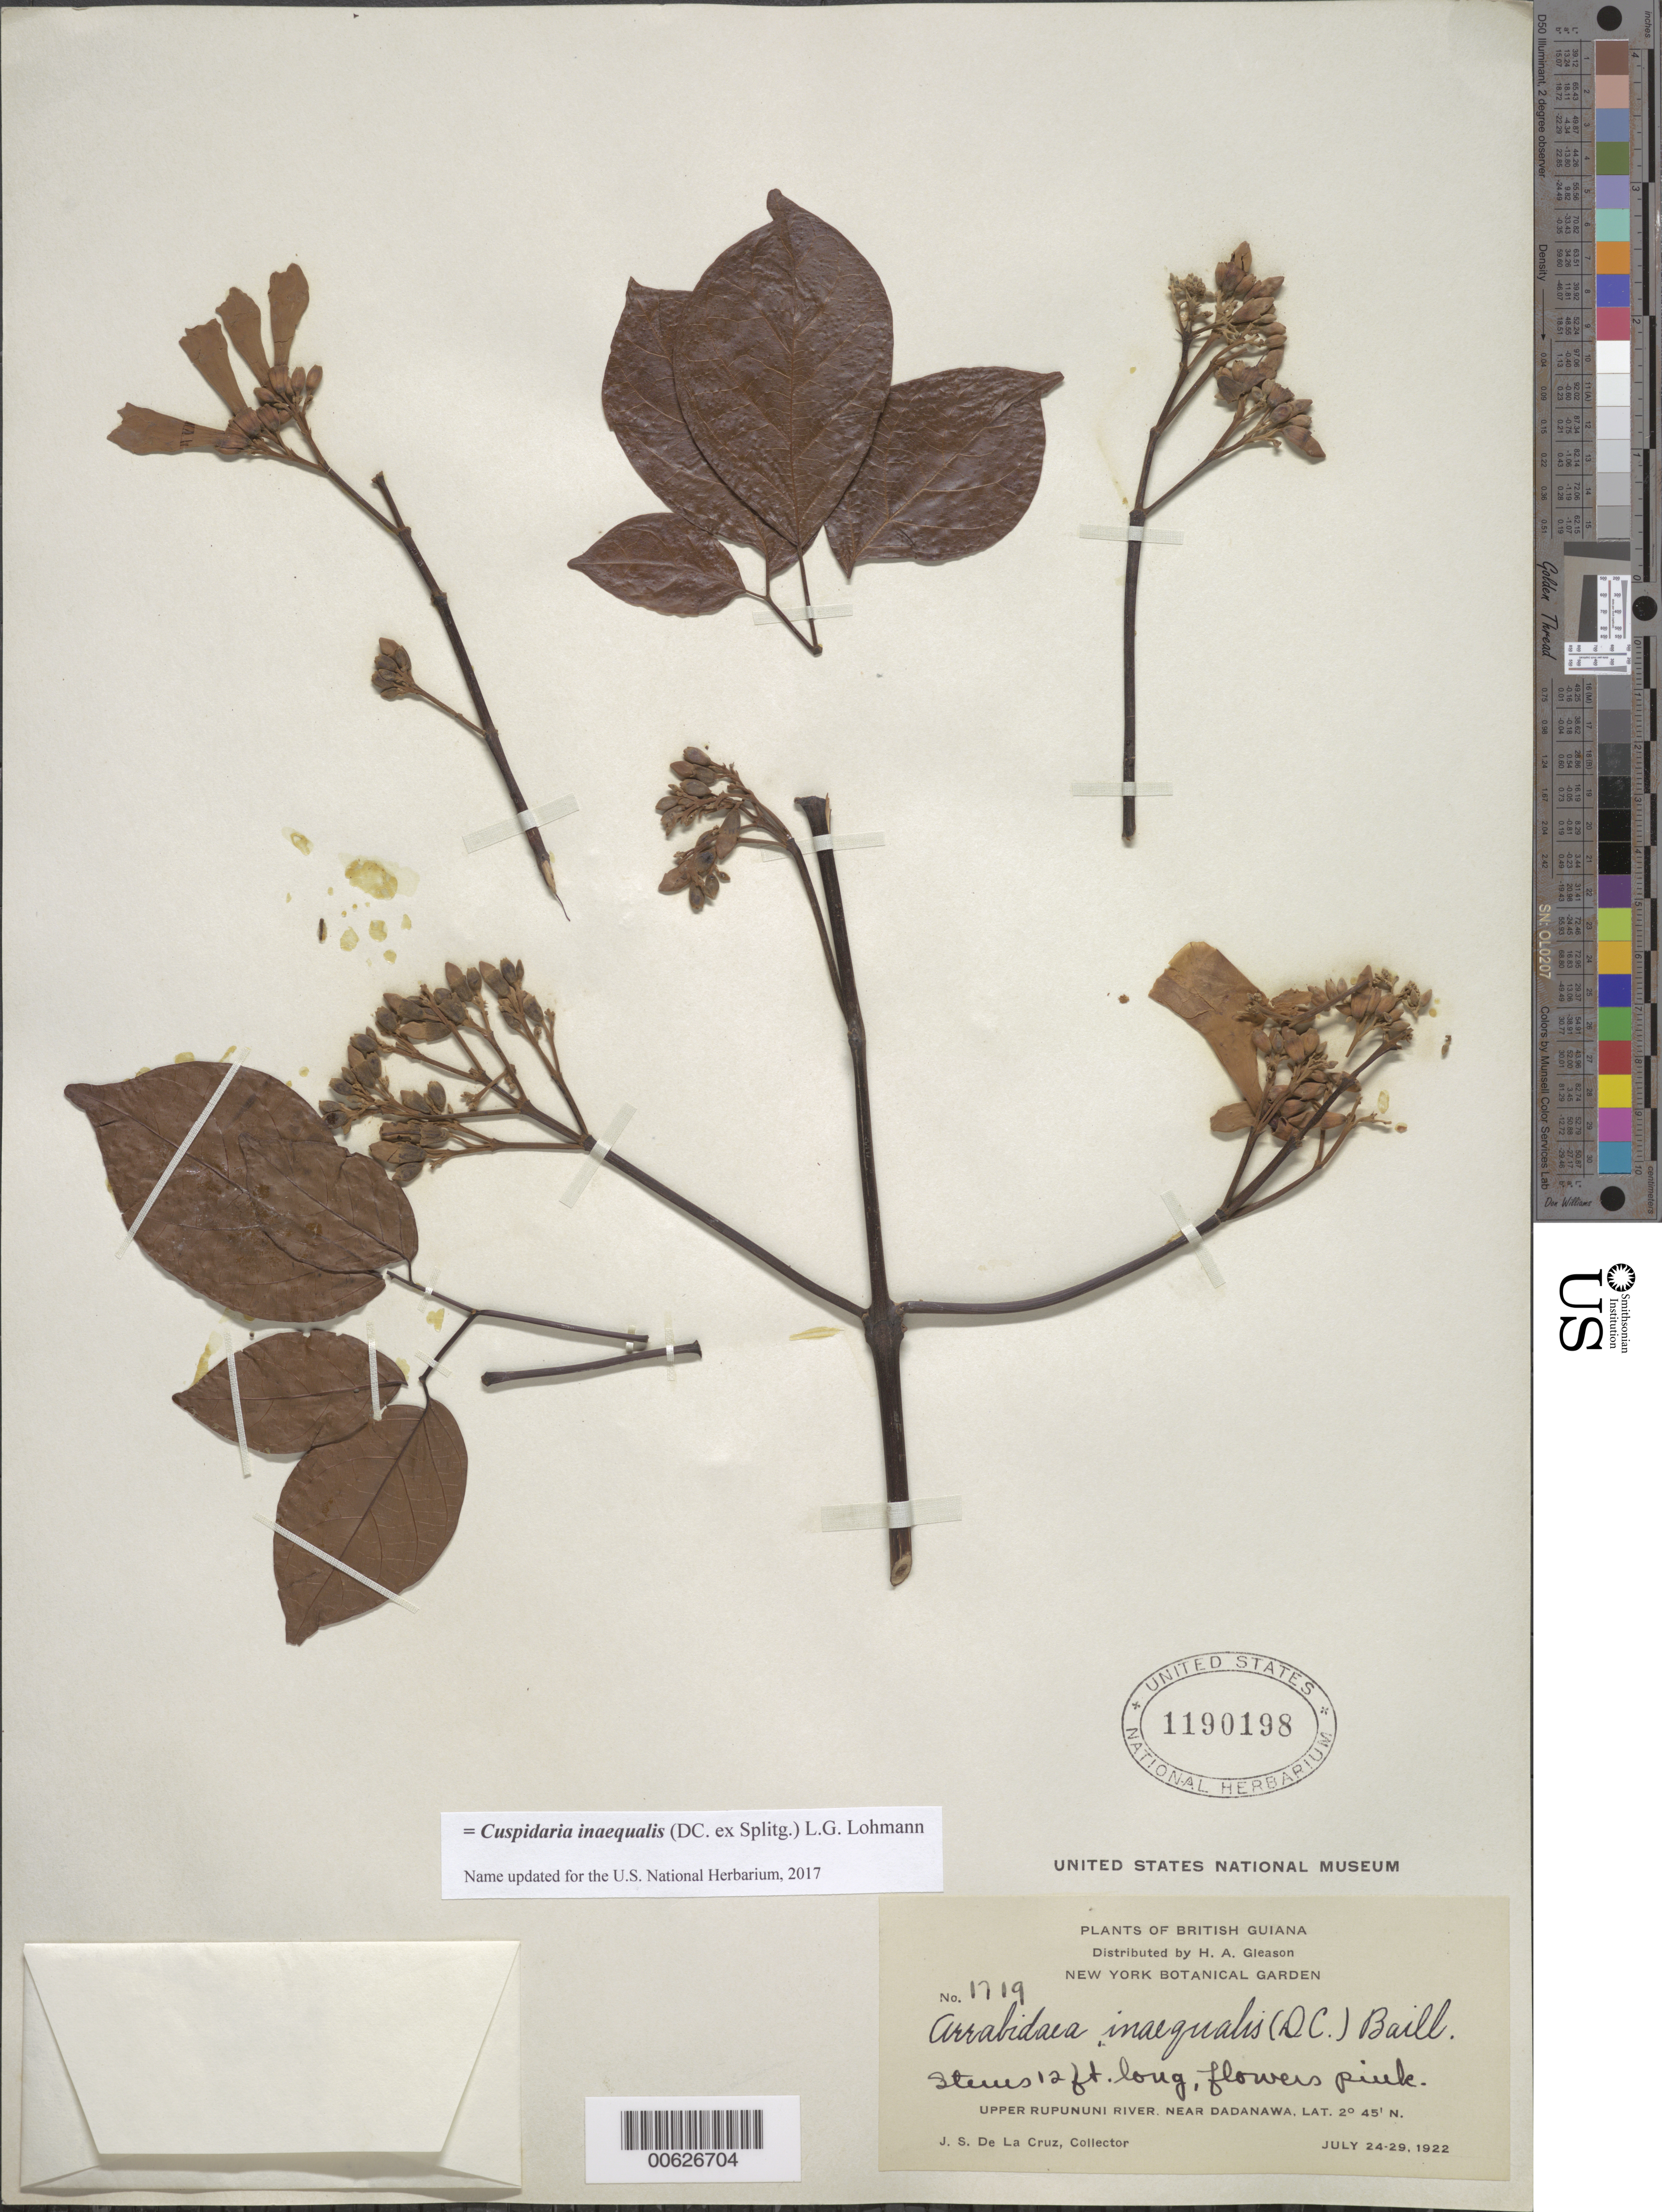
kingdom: Plantae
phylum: Tracheophyta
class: Magnoliopsida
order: Lamiales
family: Bignoniaceae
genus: Cuspidaria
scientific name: Cuspidaria inaequalis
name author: (Splitg.) L.G. Lohmann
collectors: J. S. de la Cruz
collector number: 1719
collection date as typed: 24-Jul-22 to 29-Jul-22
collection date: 1922-07-24/1922-07-29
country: Guyana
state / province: U. Takutu-U. Essequibo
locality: Dadanawa, near, upper Rupununi R.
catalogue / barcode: US 1190198